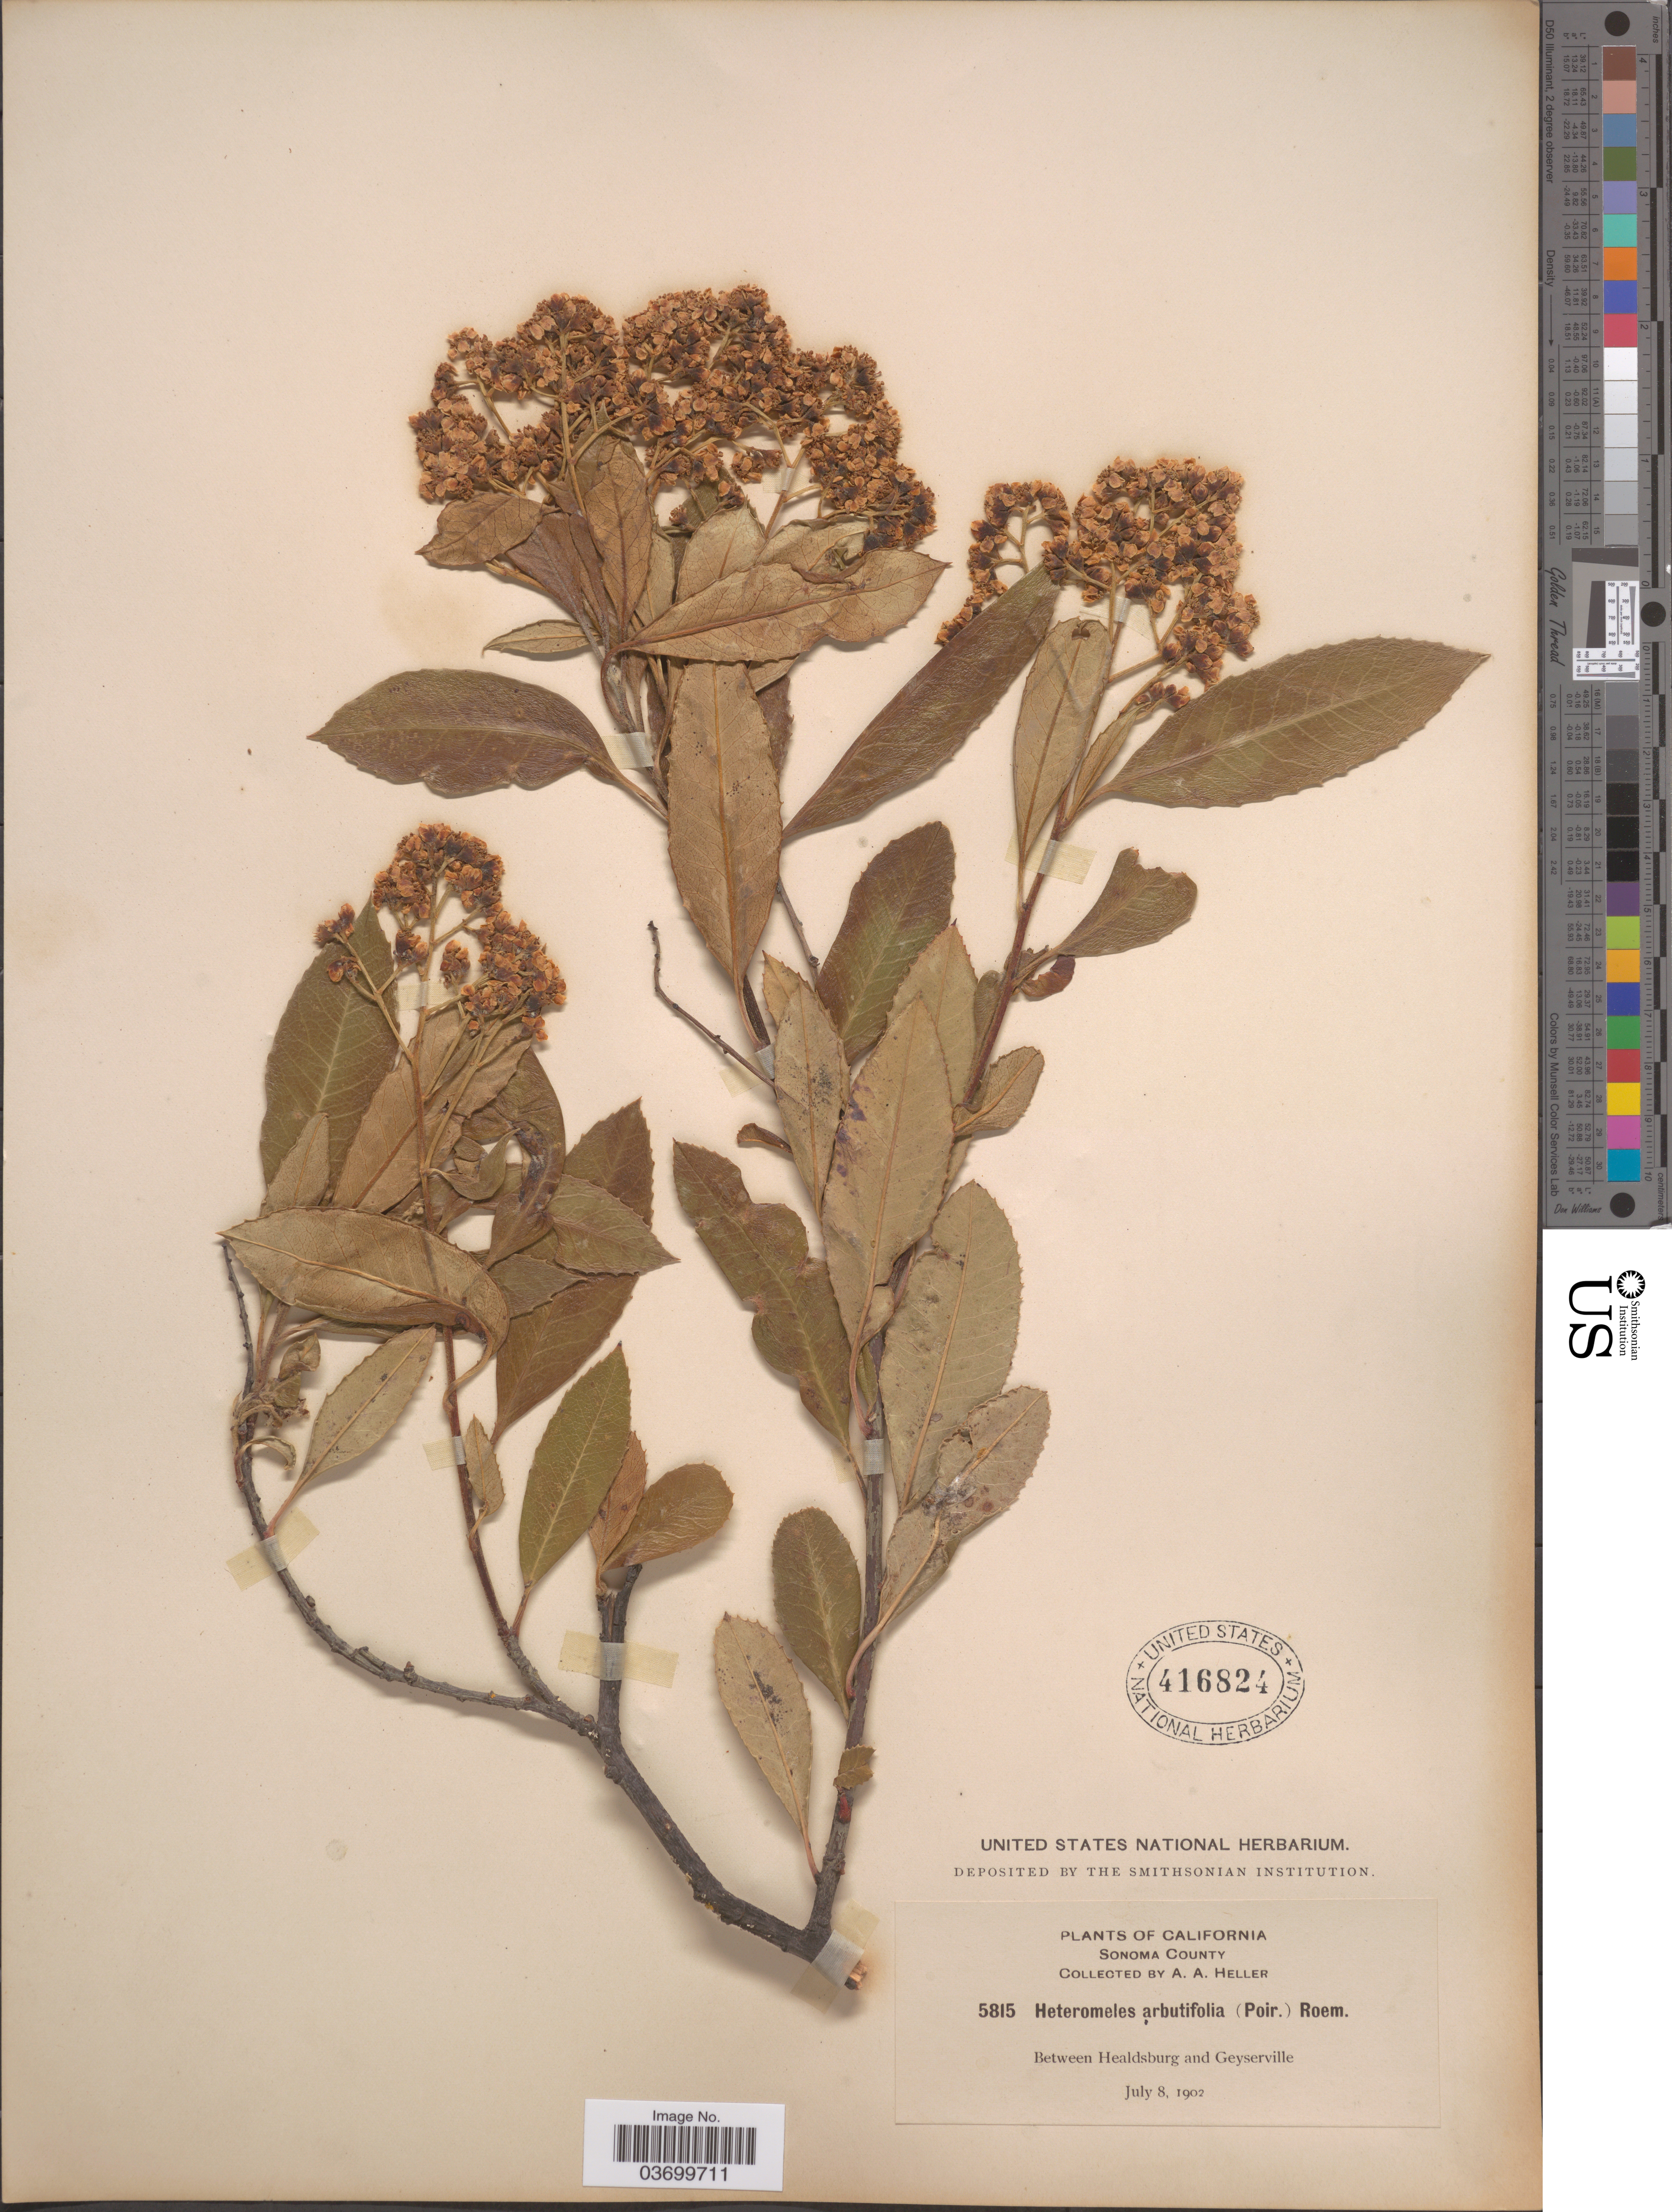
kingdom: Plantae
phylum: Tracheophyta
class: Magnoliopsida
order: Rosales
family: Rosaceae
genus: Heteromeles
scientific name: Heteromeles arbutifolia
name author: (Lindl.) Roemer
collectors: A. A. Heller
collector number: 5815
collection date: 1902-07-08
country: United States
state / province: California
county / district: Sonoma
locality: Sonoma County. Between Healdsburg and Geyserville.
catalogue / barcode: US 416824